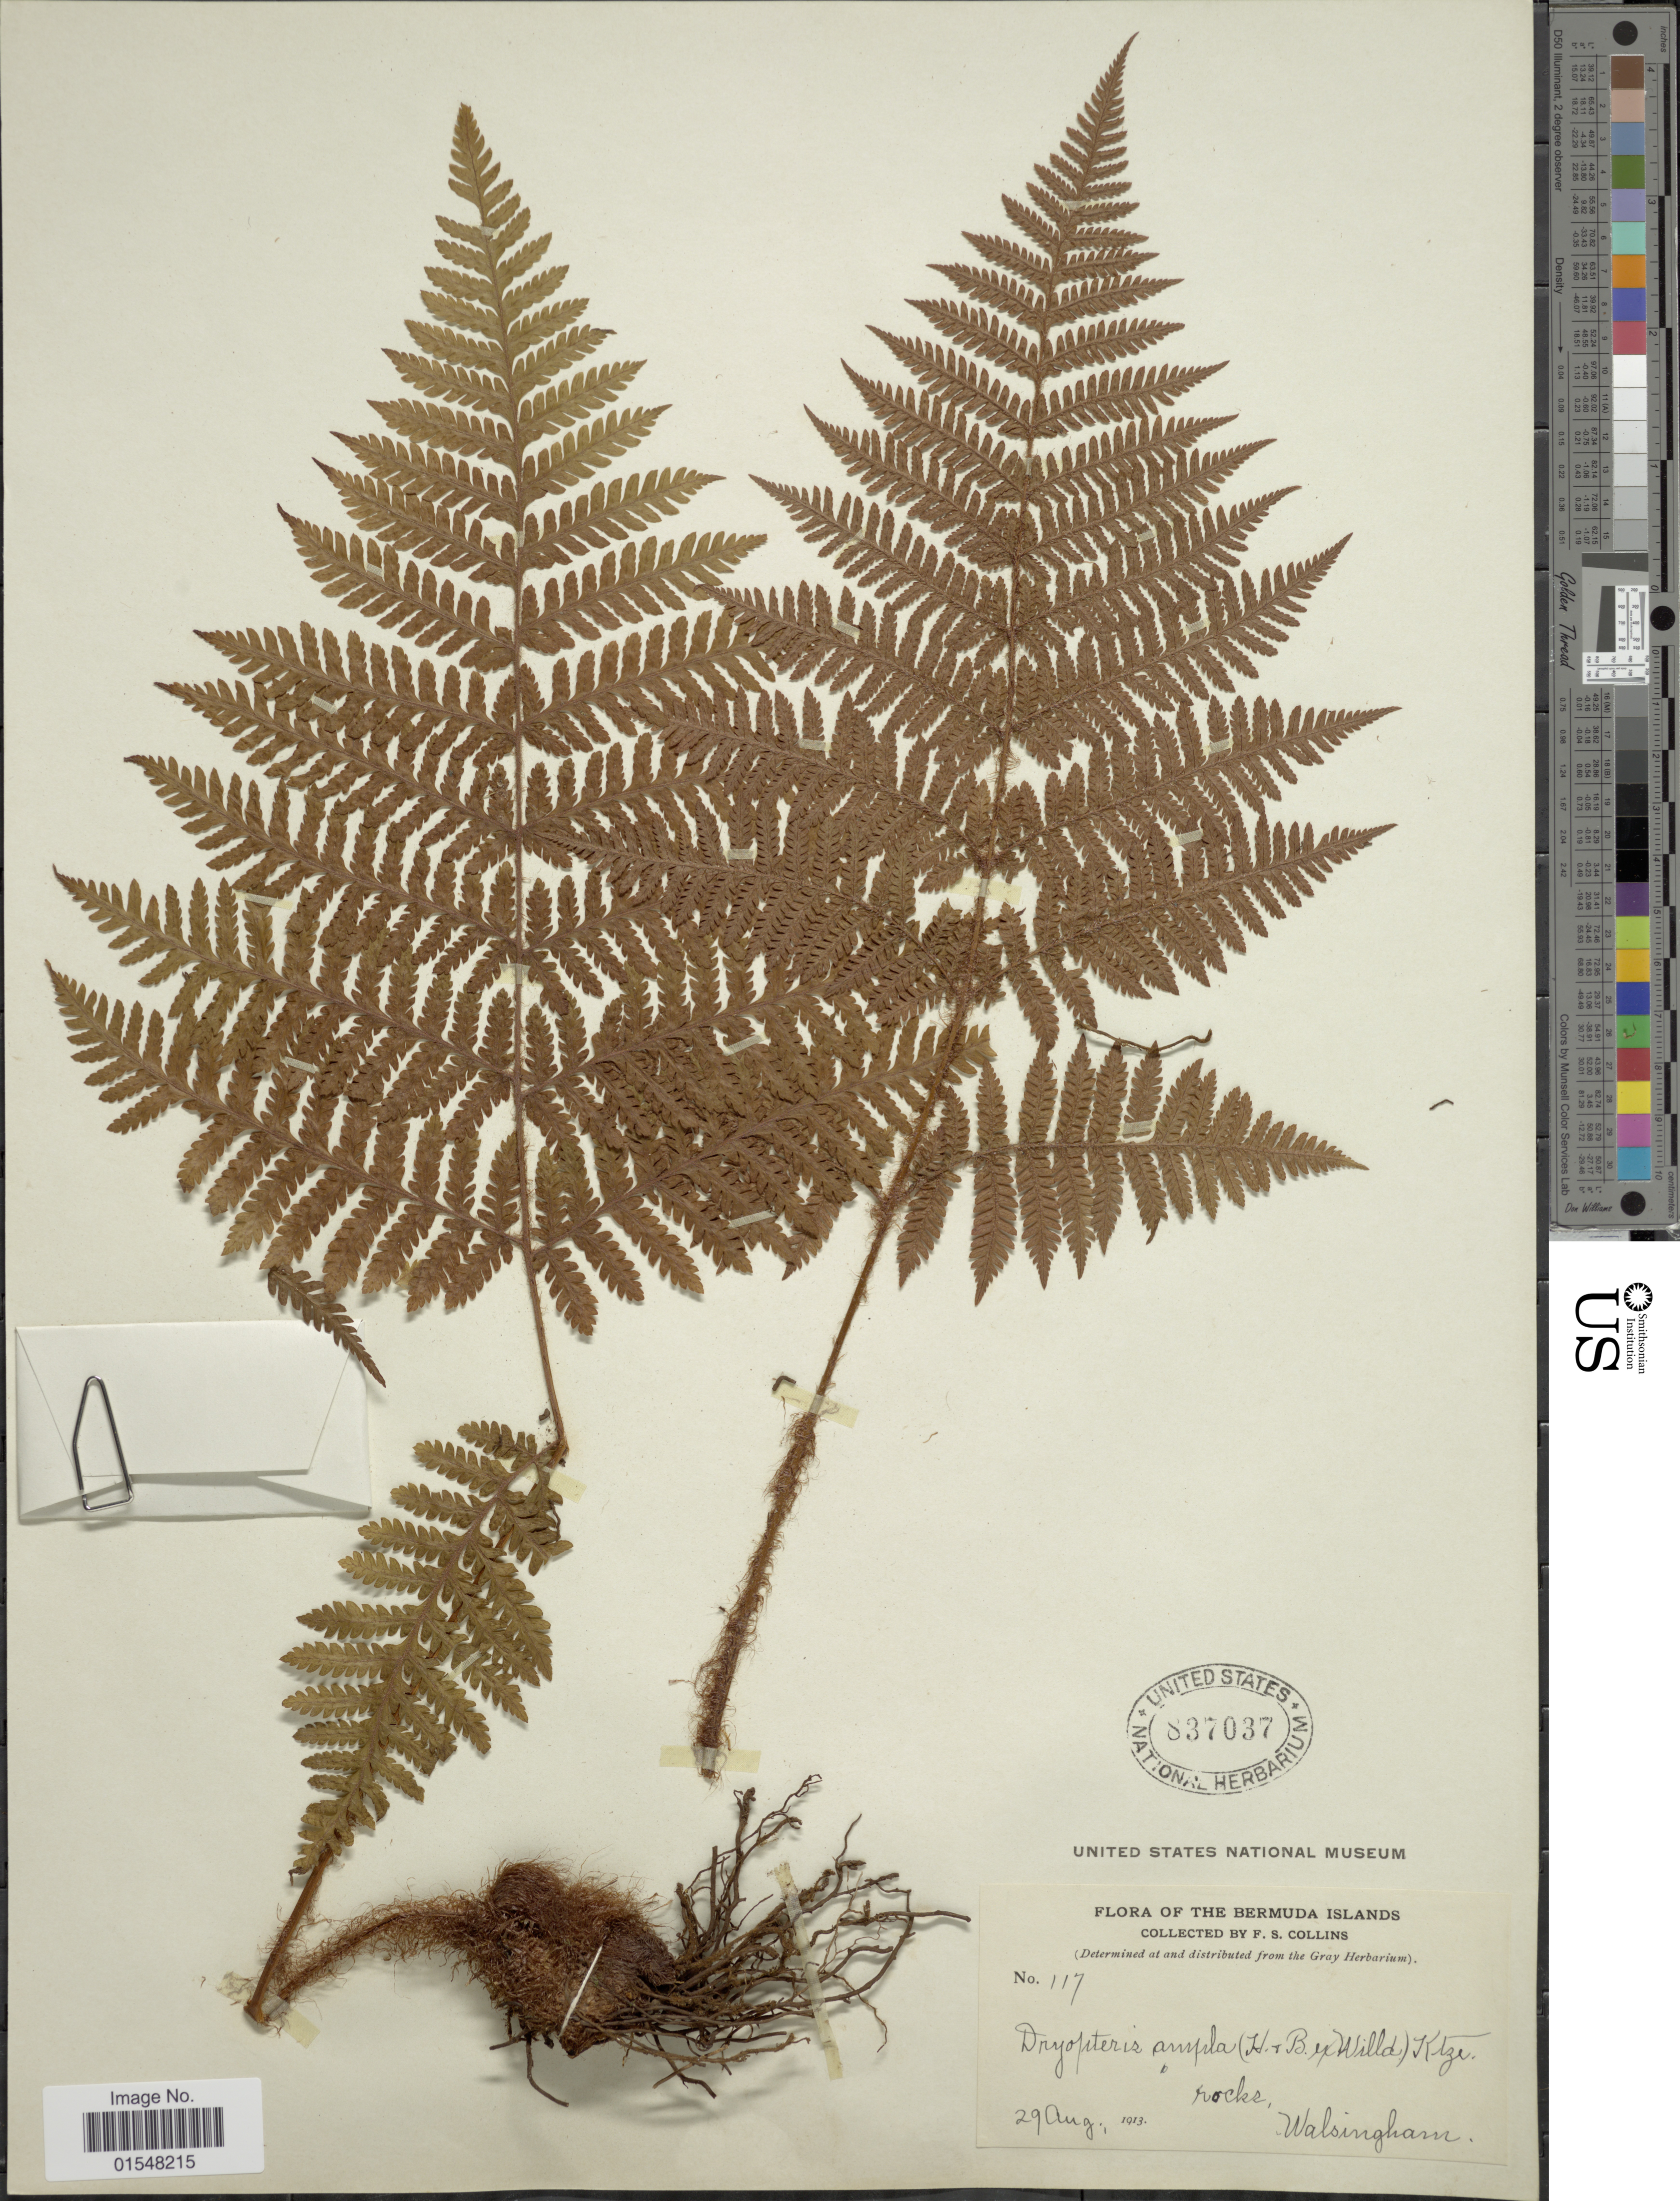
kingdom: Plantae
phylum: Tracheophyta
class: Polypodiopsida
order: Polypodiales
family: Dryopteridaceae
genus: Ctenitis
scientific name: Ctenitis sloanei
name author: (Poepp. ex Spreng.) C.V. Morton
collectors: F. Collins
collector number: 117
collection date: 1913-08-29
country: Bermuda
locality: Bermuda Islands, Walsingham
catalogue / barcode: US 837037